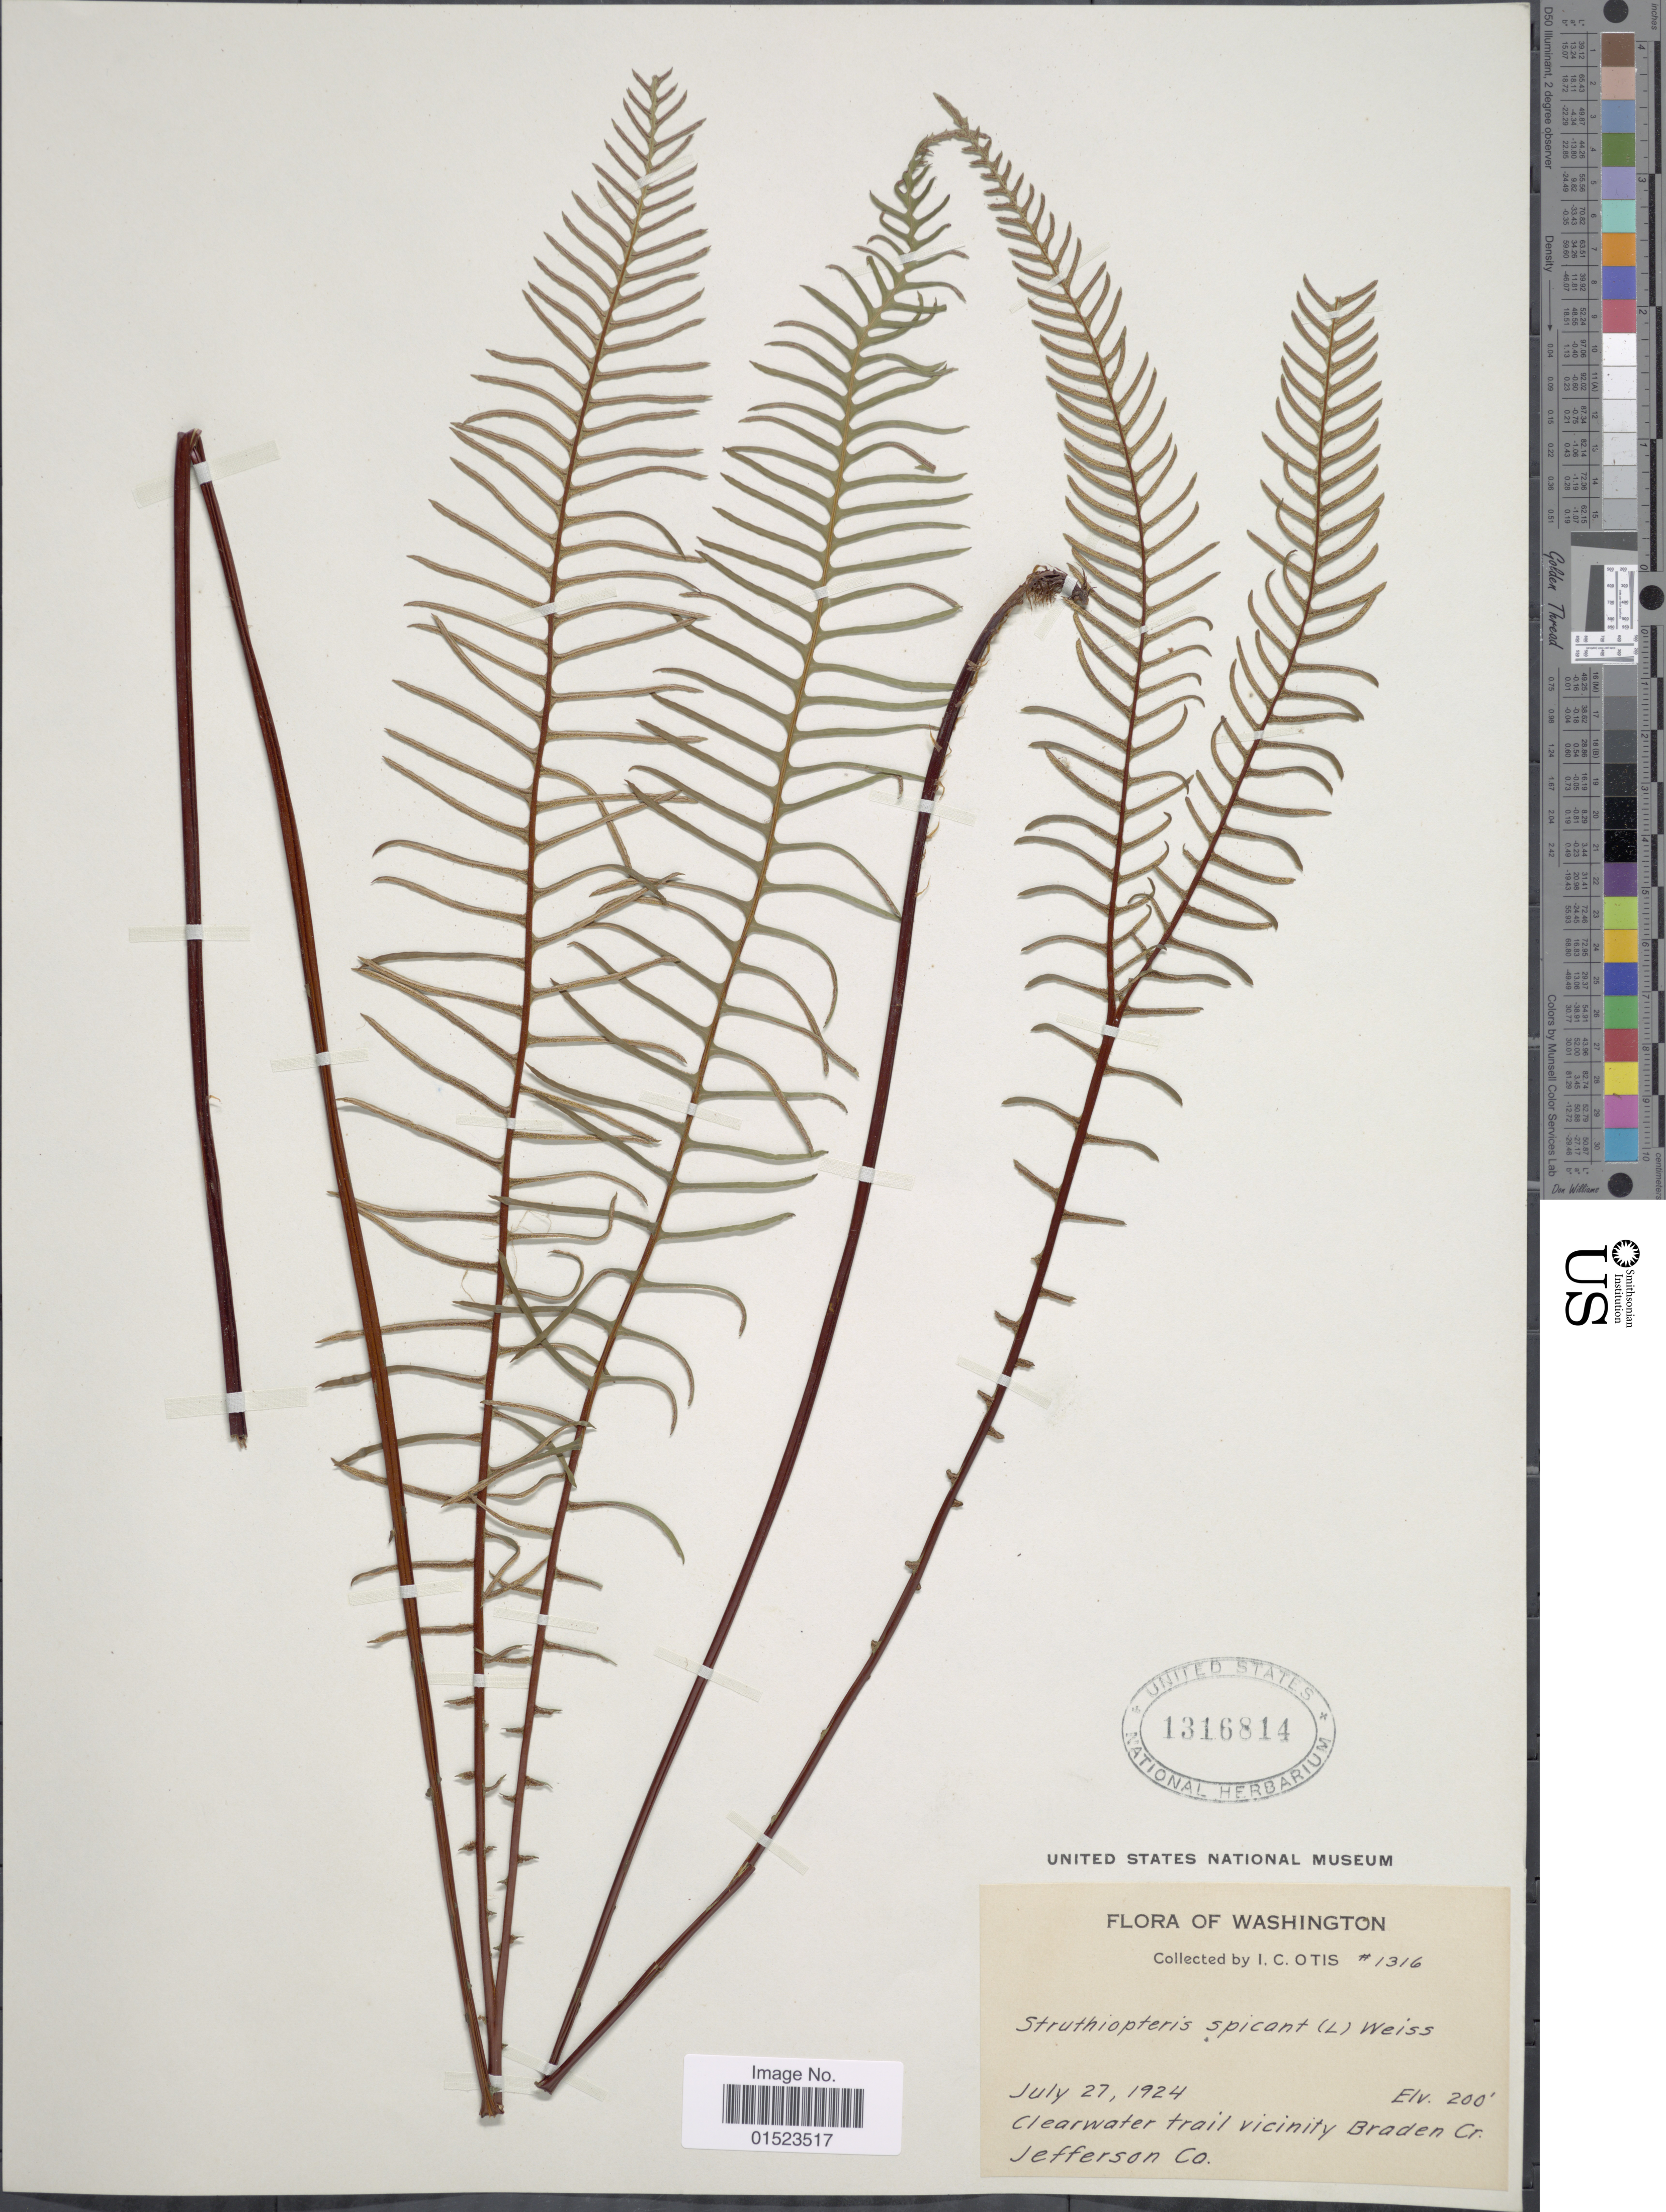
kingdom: Plantae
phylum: Tracheophyta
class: Polypodiopsida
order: Polypodiales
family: Blechnaceae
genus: Blechnum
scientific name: Blechnum spicant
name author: (L.) Sm.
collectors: I. C. Otis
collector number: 1316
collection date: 1924-07-27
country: United States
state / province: Washington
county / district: Jefferson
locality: Clearwater trail vicinity Braden Cr., Jefferson Co.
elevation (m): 61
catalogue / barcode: US 1316814